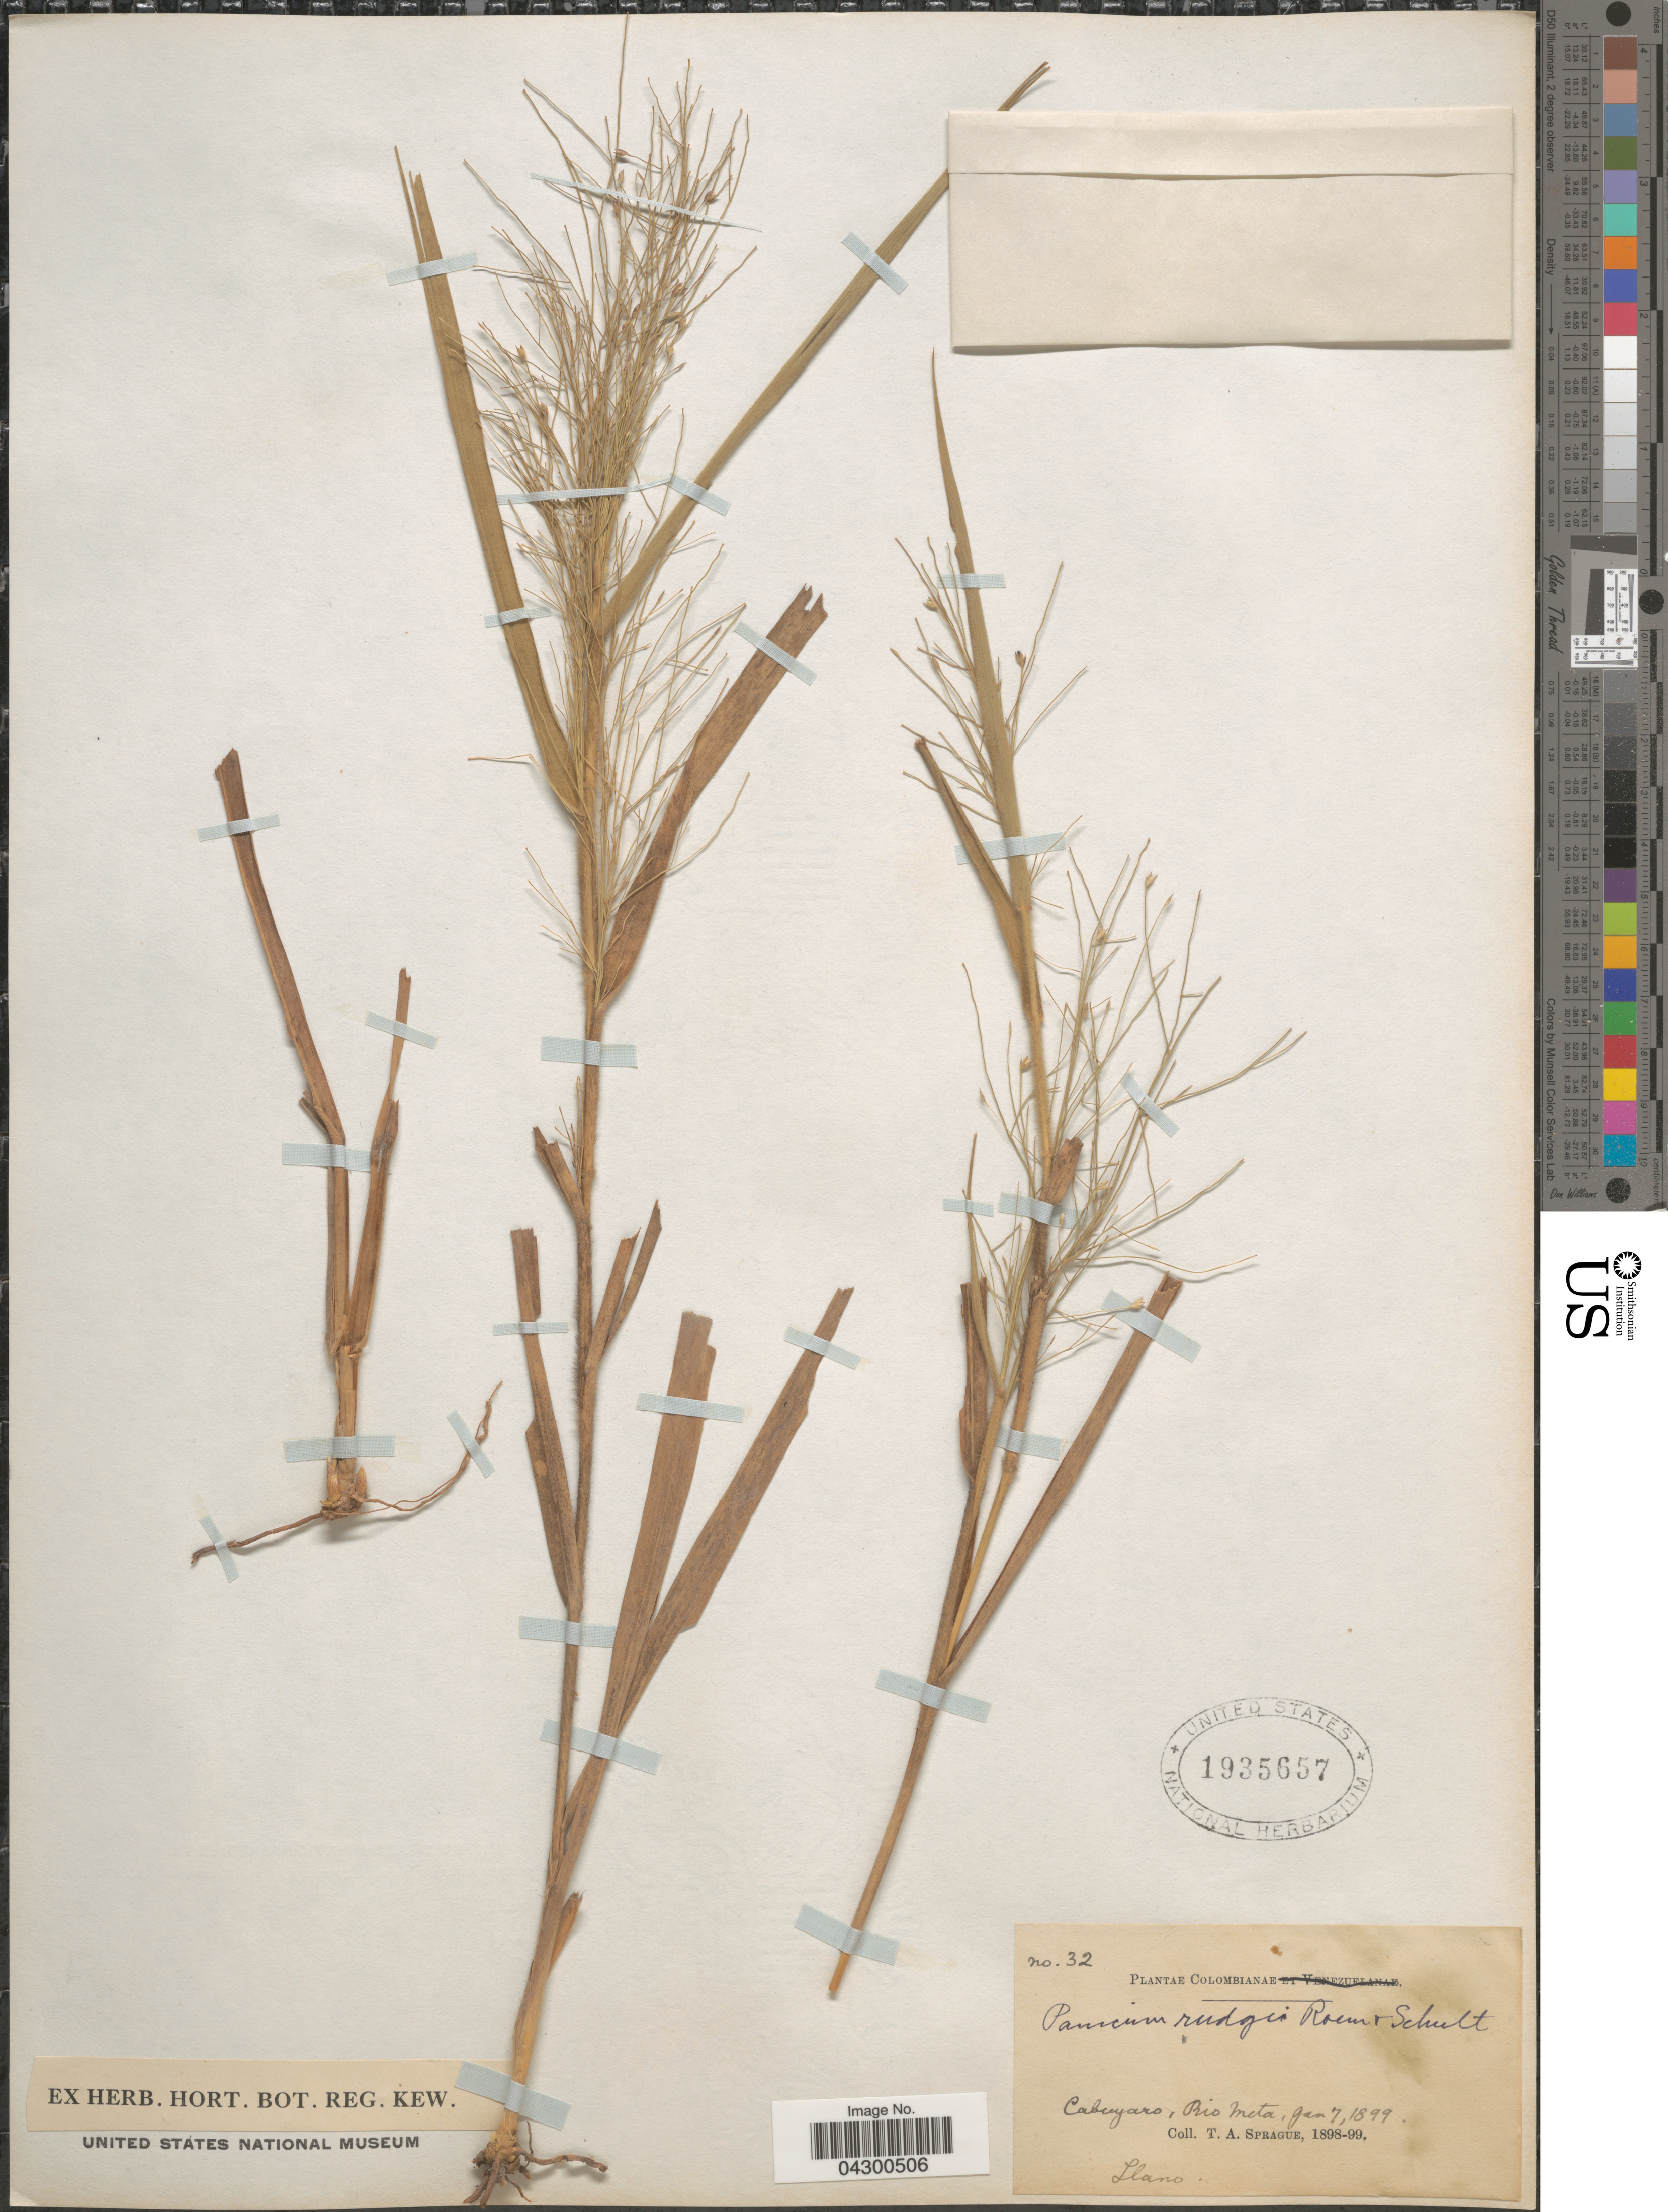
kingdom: Plantae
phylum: Tracheophyta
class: Liliopsida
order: Poales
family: Poaceae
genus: Panicum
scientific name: Panicum rudgei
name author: Roem. & Schult.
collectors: T. A. Sprague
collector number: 32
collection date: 1899-01-07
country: Colombia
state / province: Meta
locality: Cabuyaro, Rio Meta, Llano.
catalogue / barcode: US 1935657